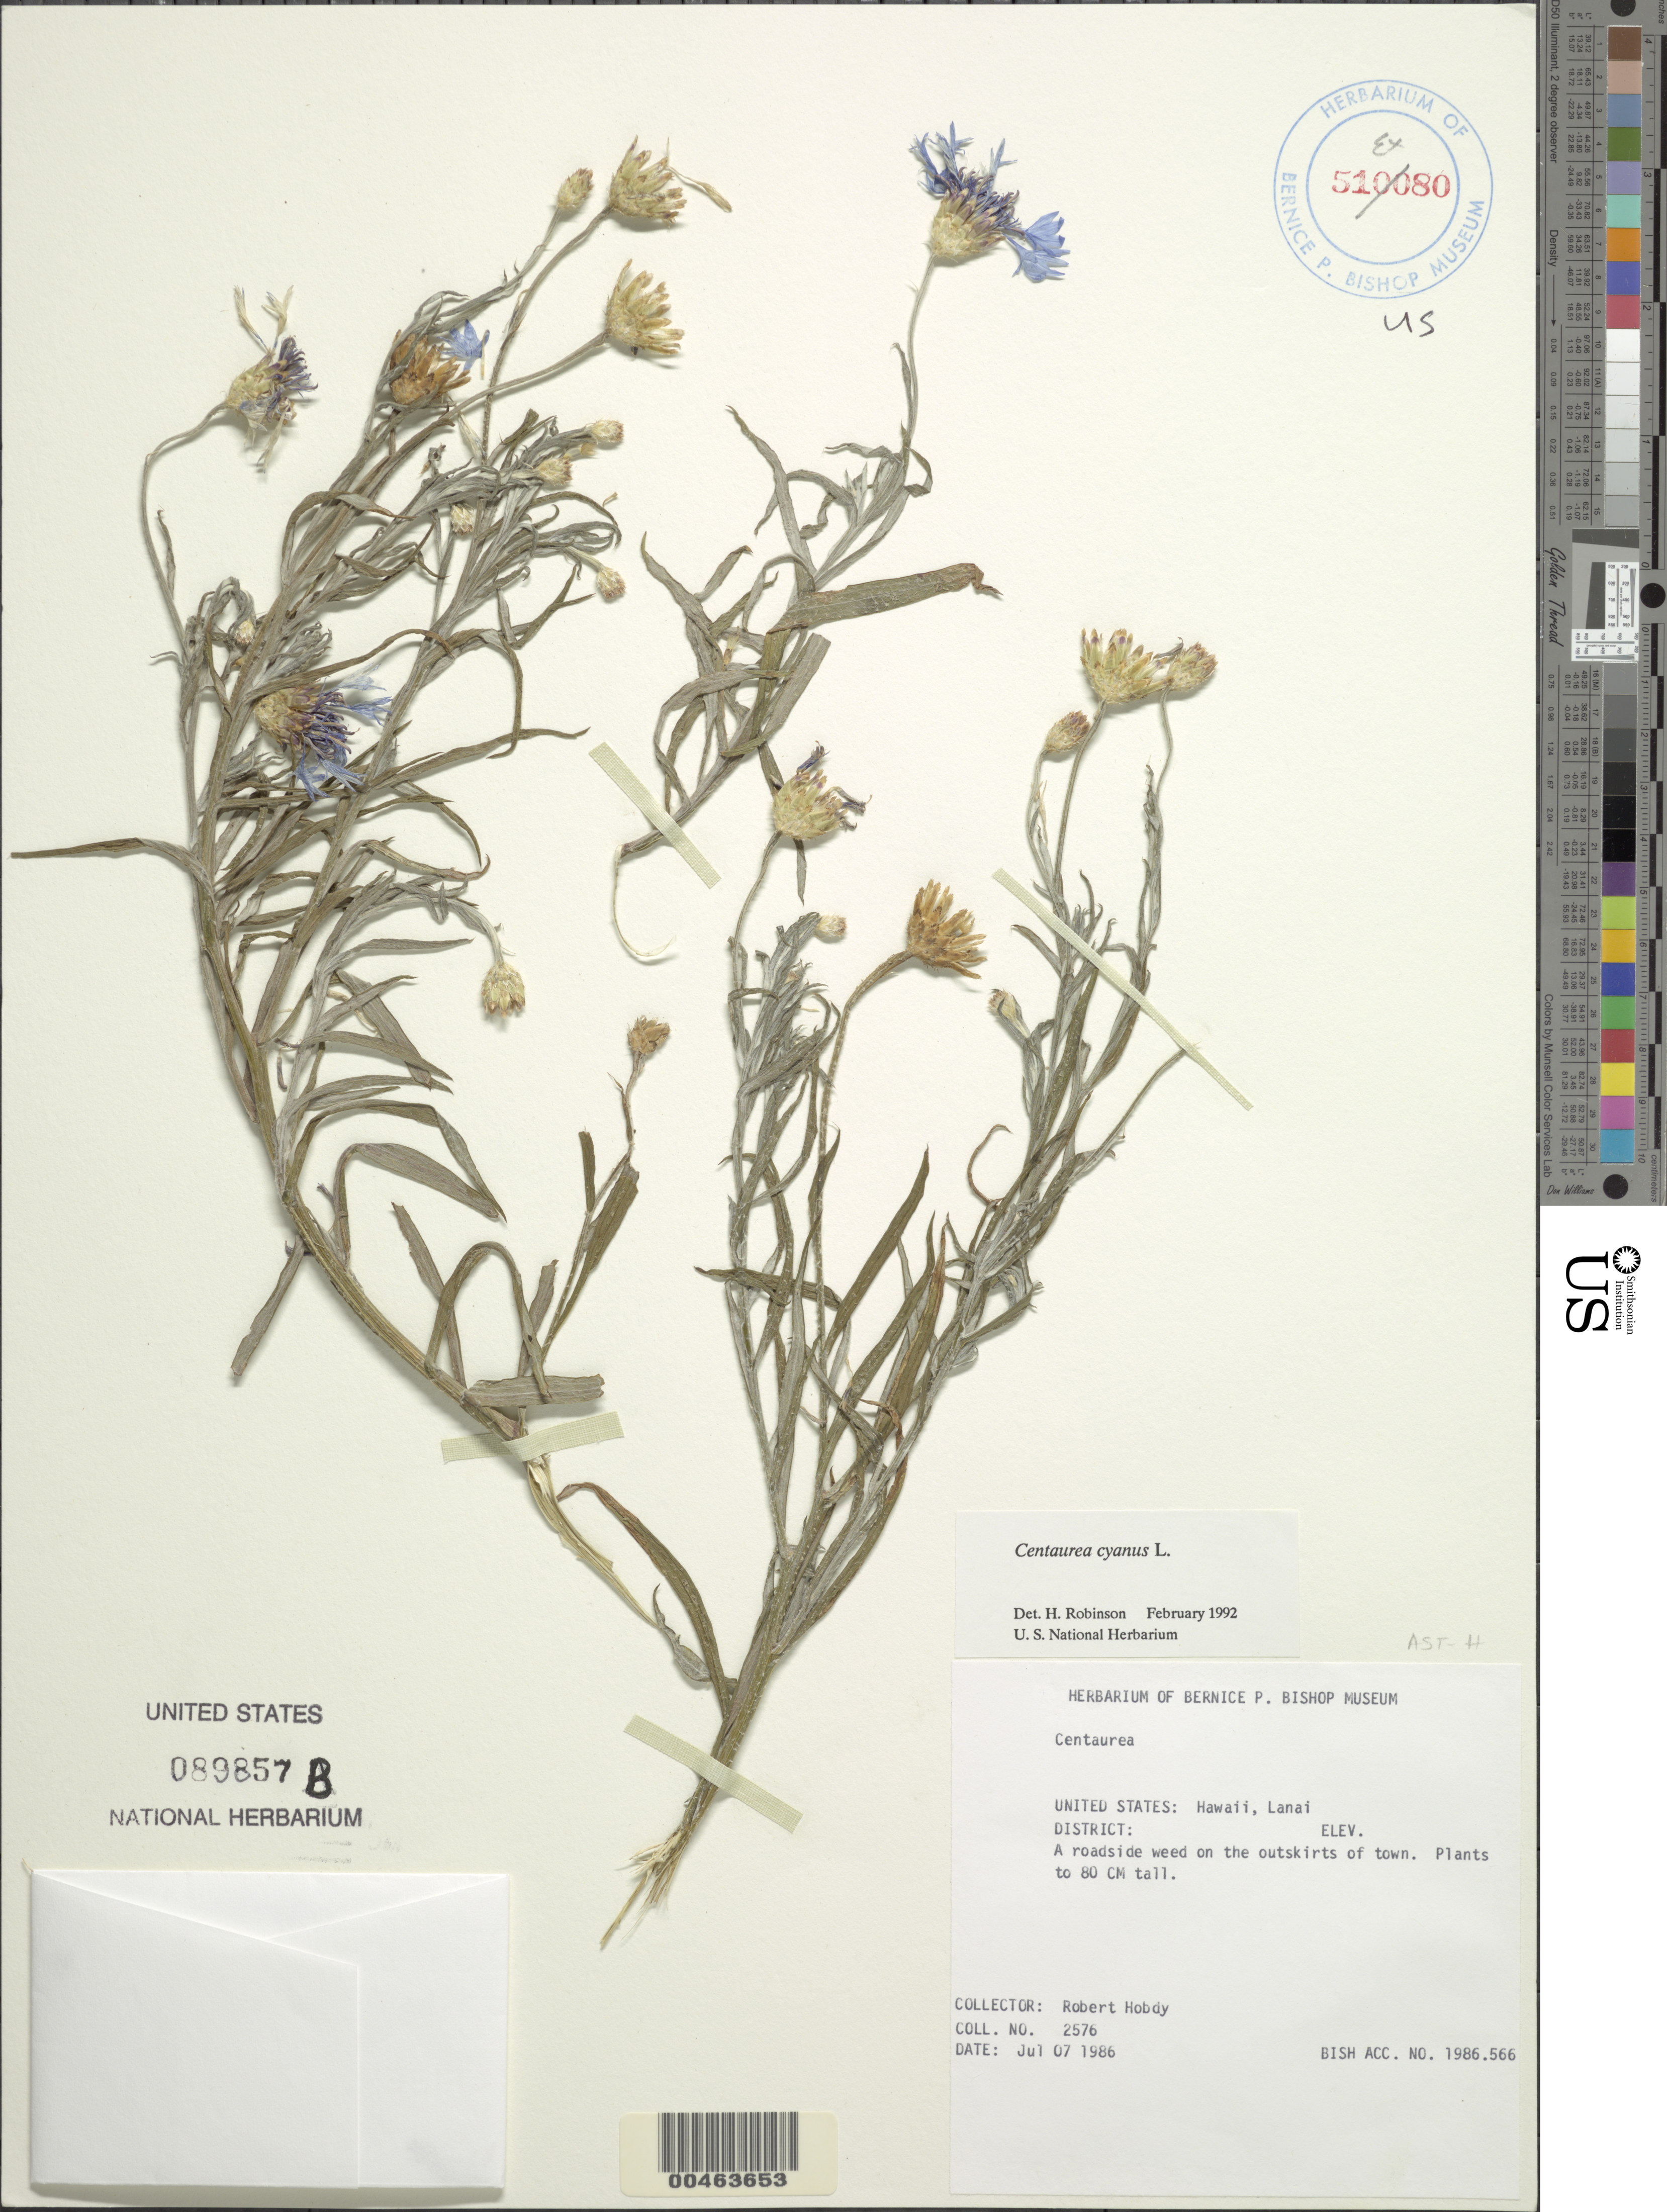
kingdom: Plantae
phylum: Tracheophyta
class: Magnoliopsida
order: Asterales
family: Asteraceae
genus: Centaurea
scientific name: Centaurea cyanus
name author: L.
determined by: Robinson, Harold E., (US)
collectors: R. Hobdy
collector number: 2576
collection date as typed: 7 Jul 1986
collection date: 1986-07-07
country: United States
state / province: Hawaii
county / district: Maui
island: Lana'i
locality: on the outskirts of town.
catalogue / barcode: US 89857